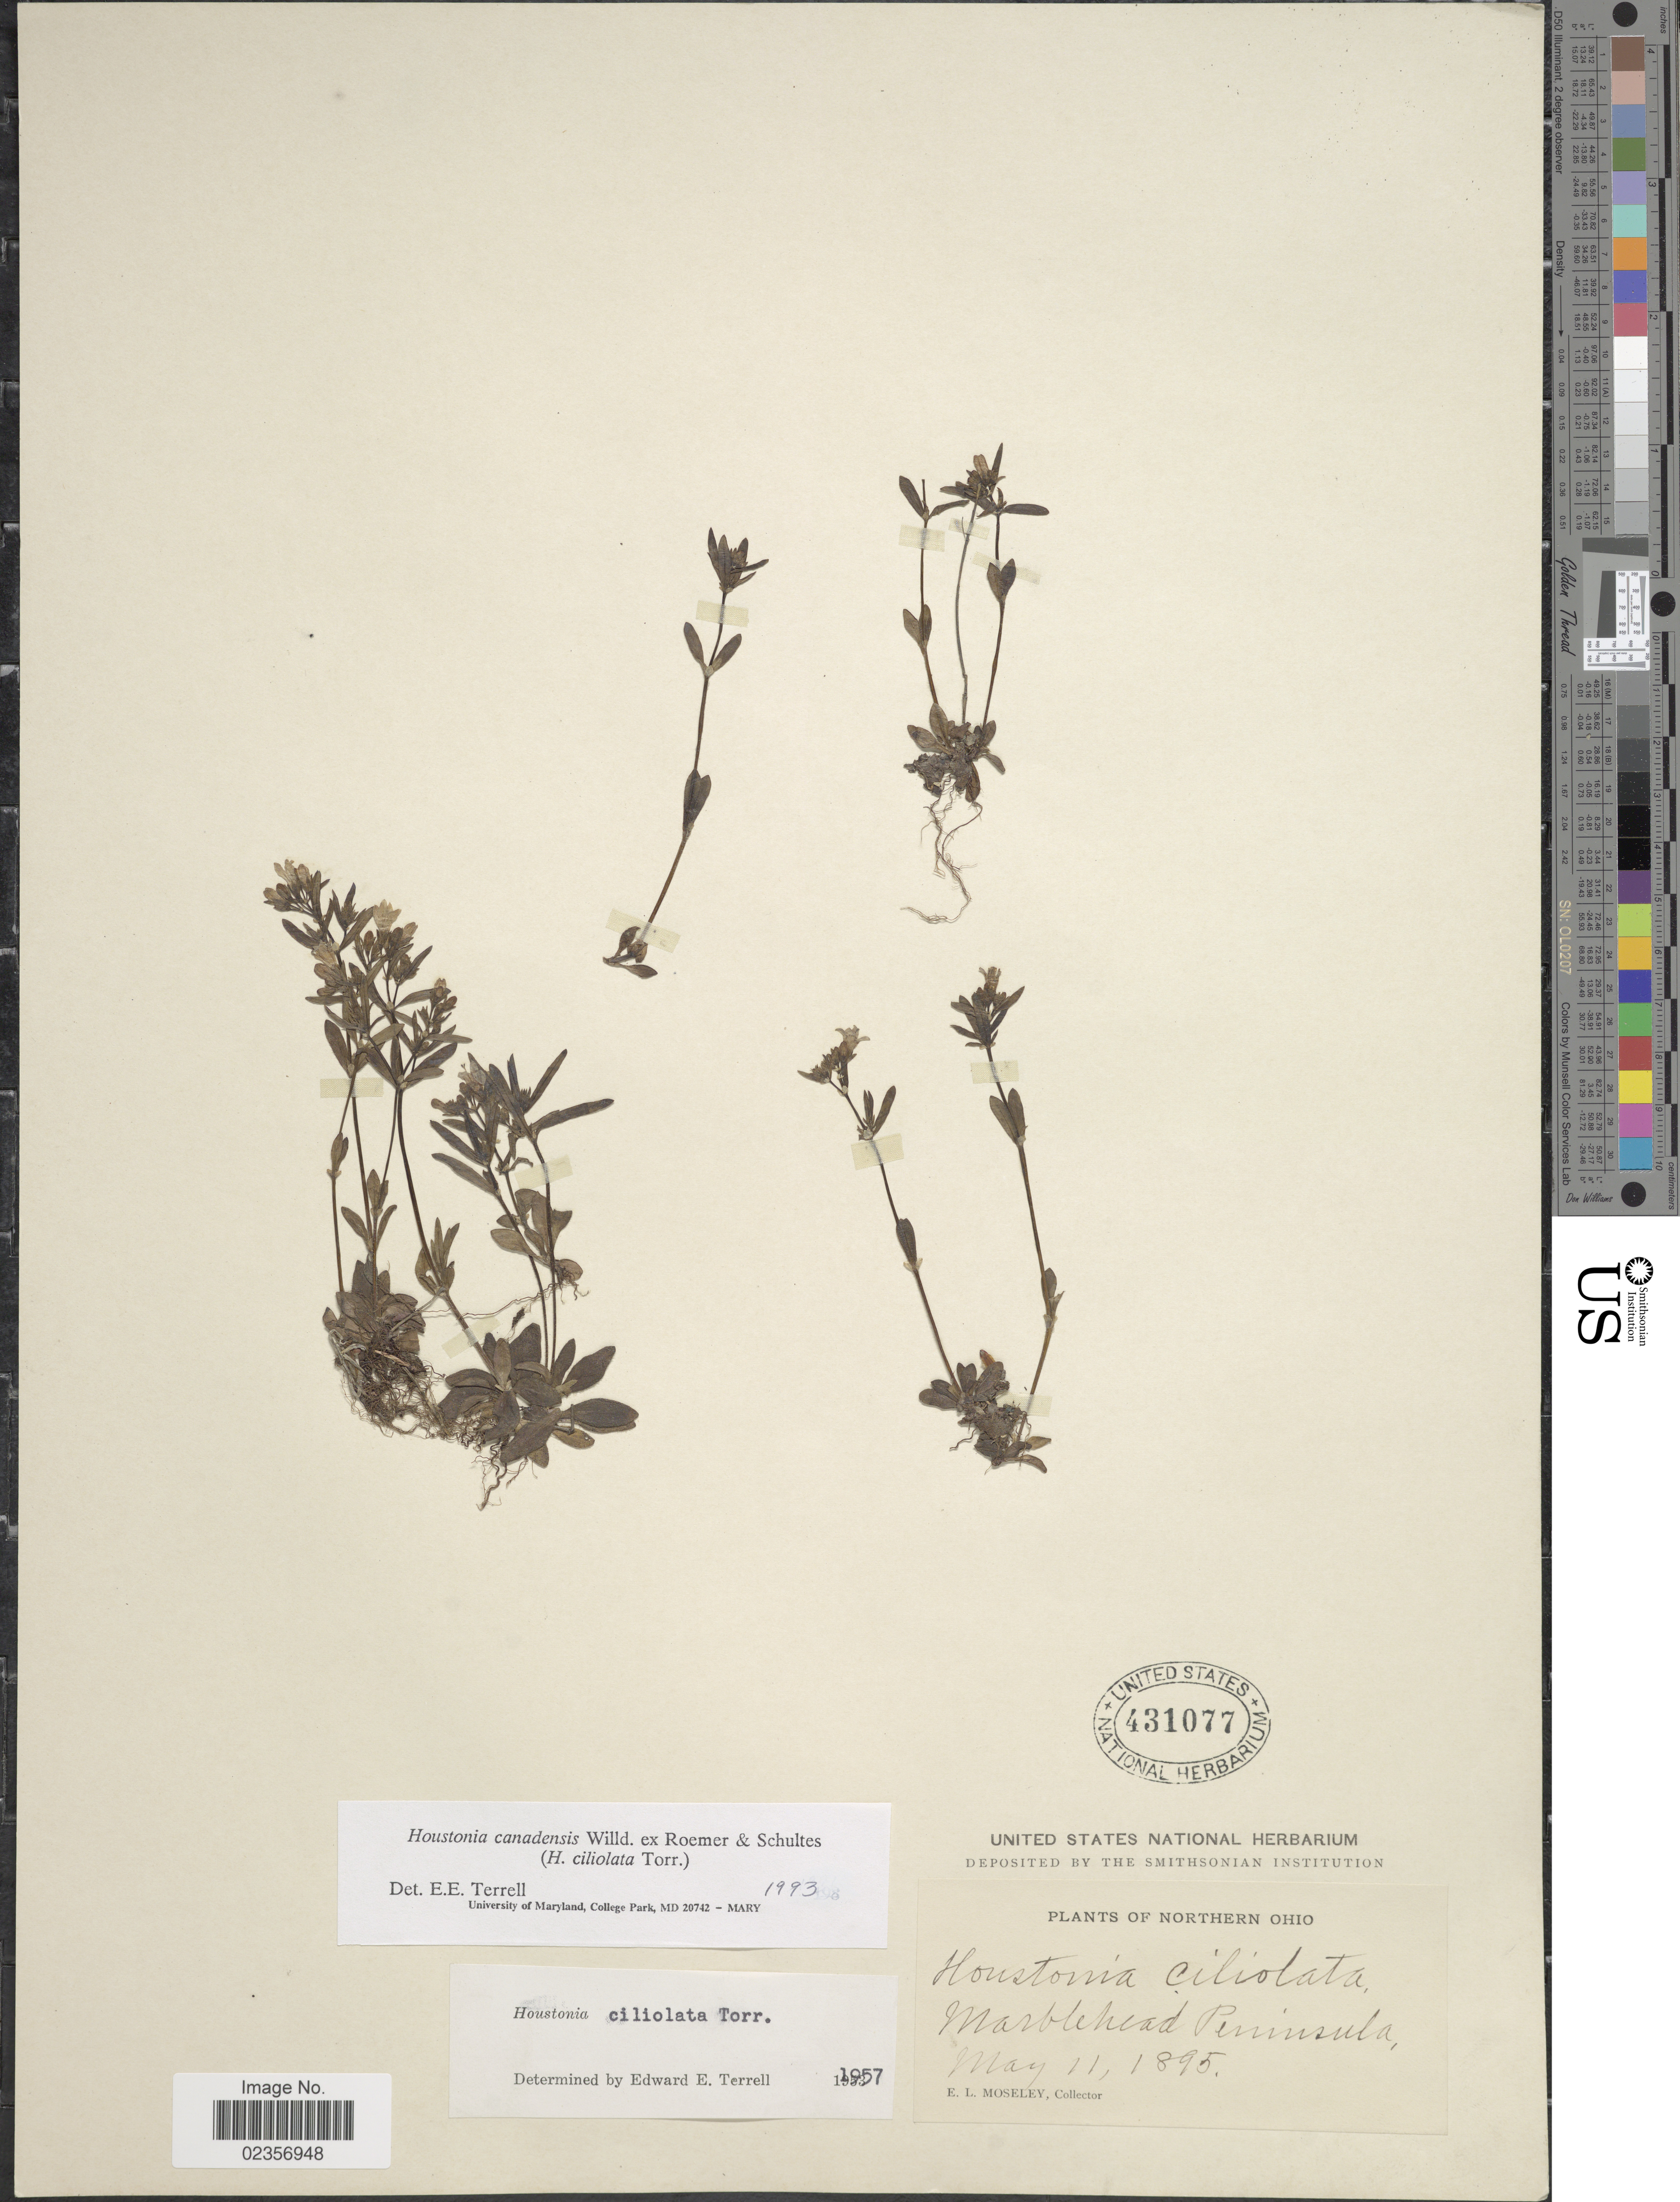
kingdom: Plantae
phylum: Tracheophyta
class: Magnoliopsida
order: Gentianales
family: Rubiaceae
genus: Houstonia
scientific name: Houstonia canadensis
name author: Willd.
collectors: E. Moseley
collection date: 1895-05-11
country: United States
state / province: Ohio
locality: Northern Ohio, Marblehead Peninsula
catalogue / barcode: US 431077